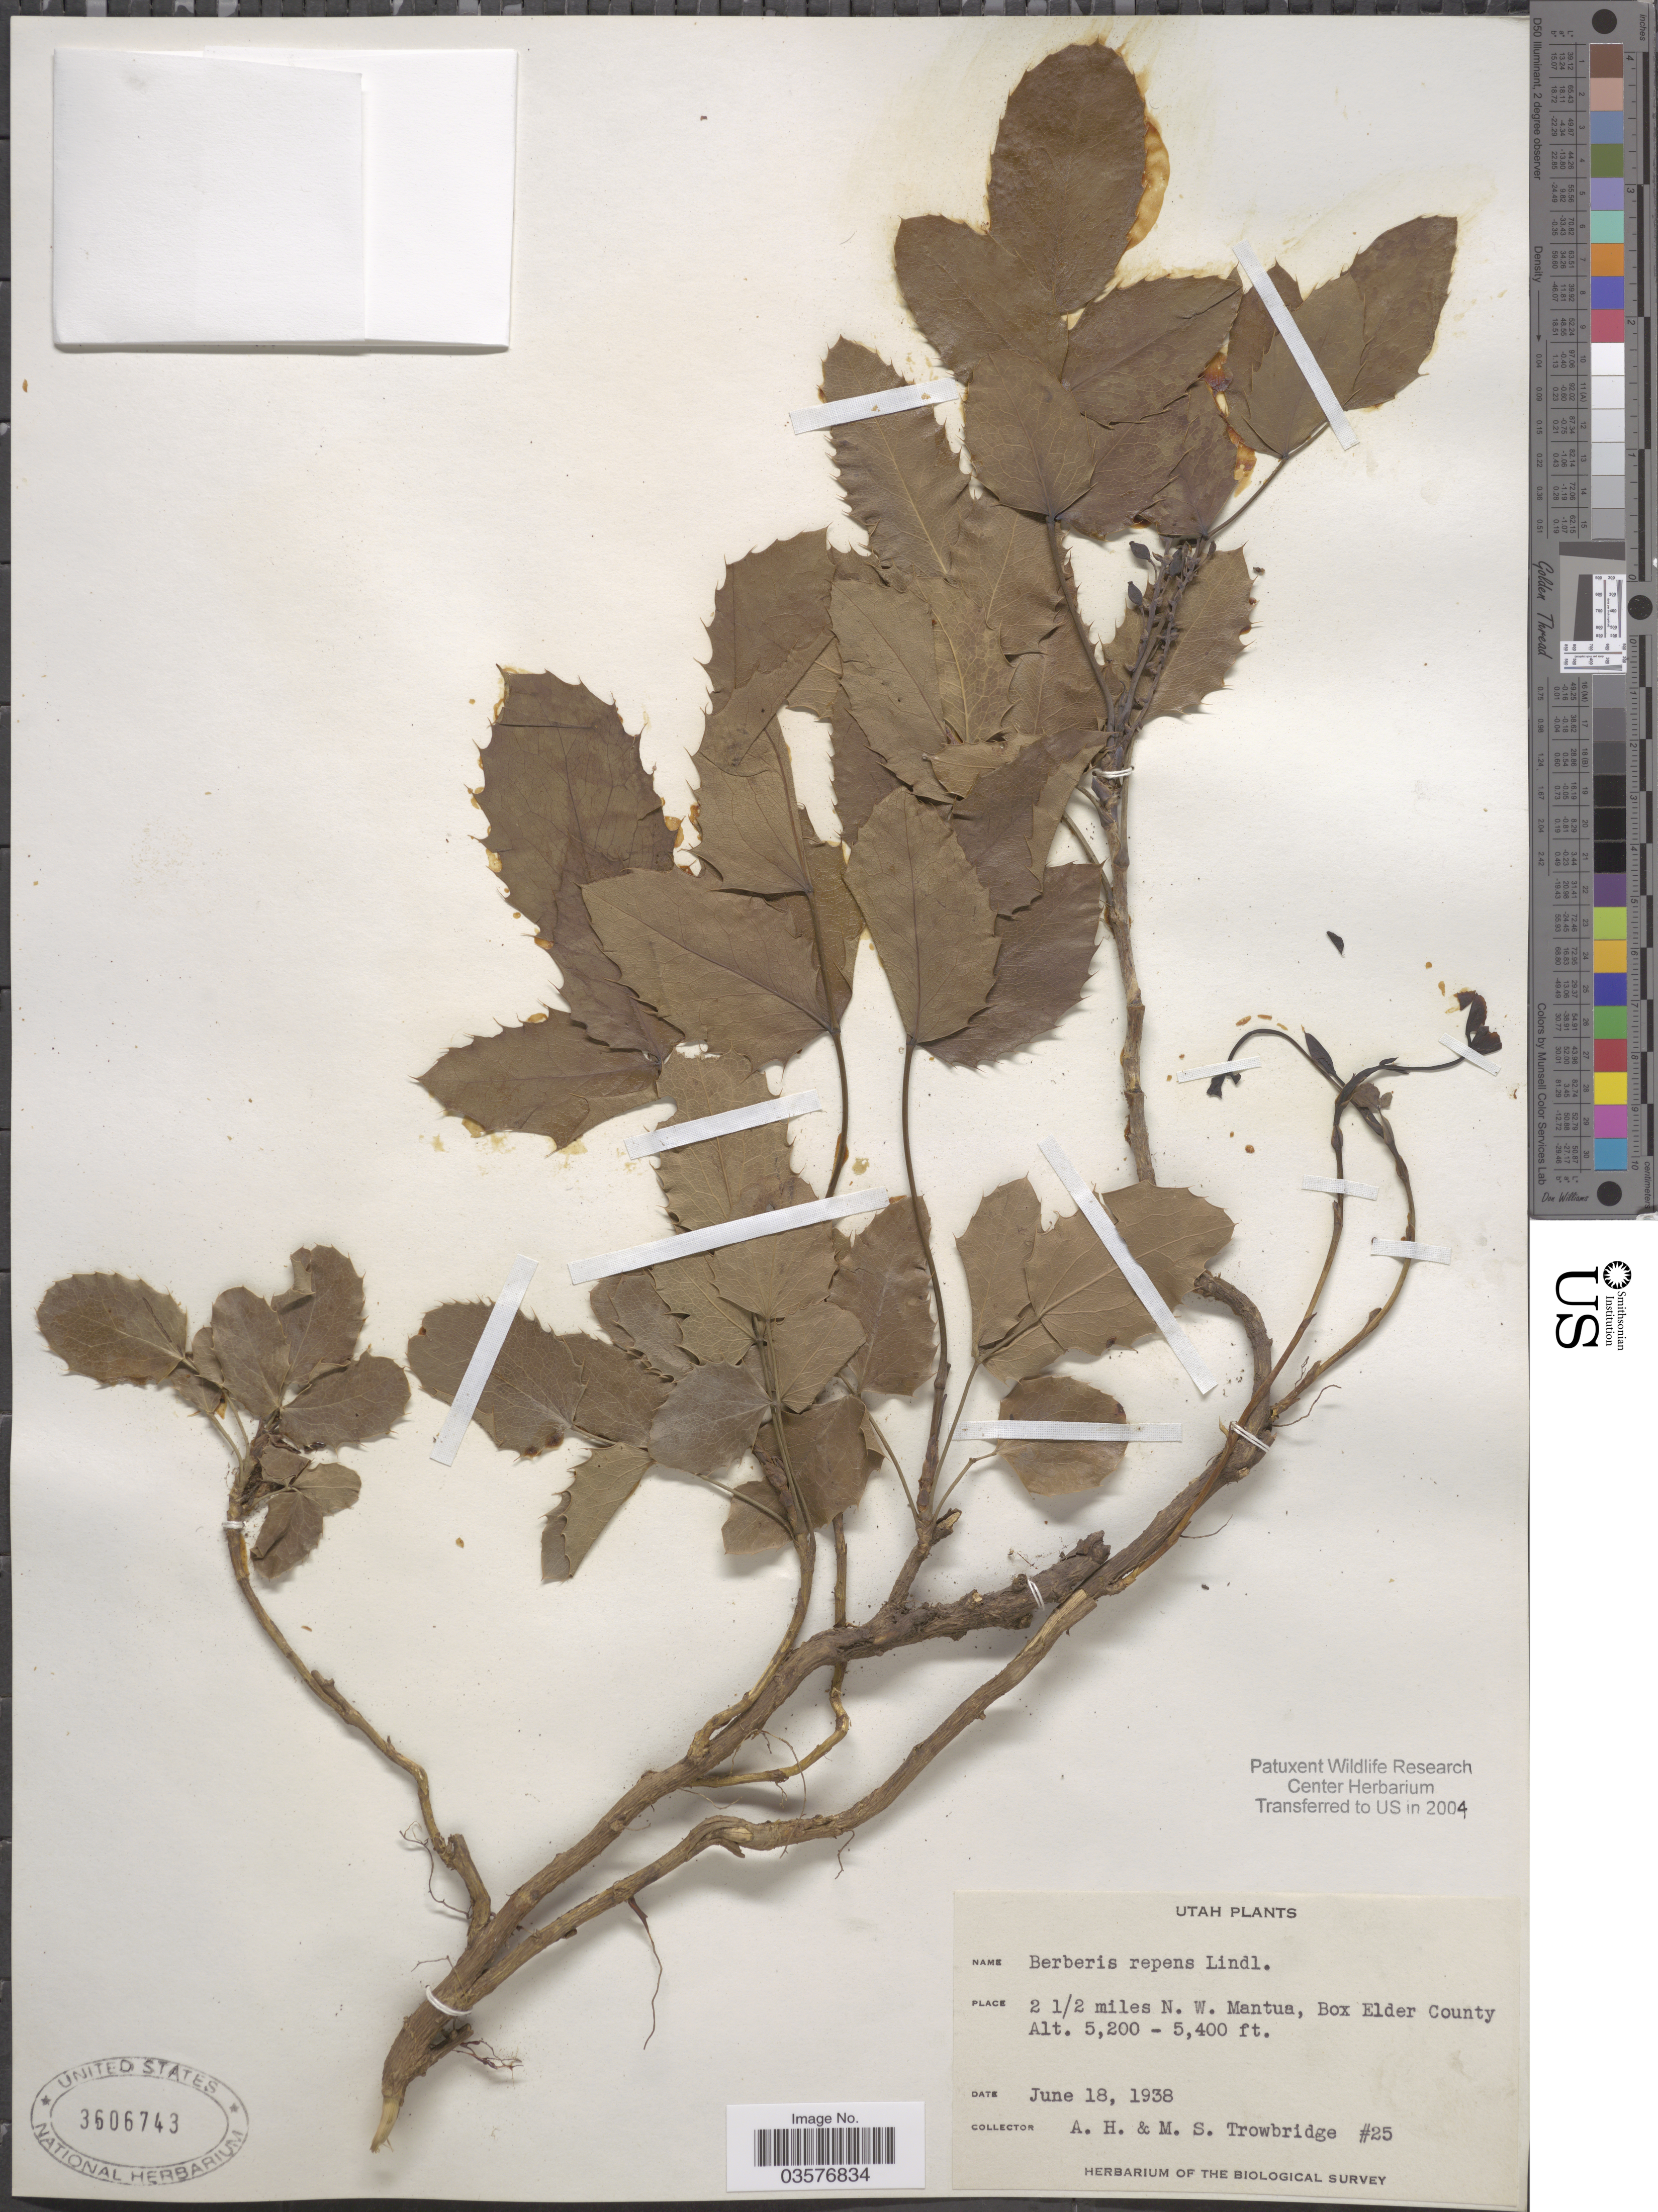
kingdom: Plantae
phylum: Tracheophyta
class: Magnoliopsida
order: Ranunculales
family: Berberidaceae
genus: Mahonia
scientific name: Mahonia repens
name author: (Lindl.) G. Don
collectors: A. H. Trowbridge & M. Trowbridge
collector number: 25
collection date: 1938-06-18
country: United States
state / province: Utah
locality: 2 ½ miles N. W. Mantua, Box Elder County.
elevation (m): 1585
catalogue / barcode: US 3606743